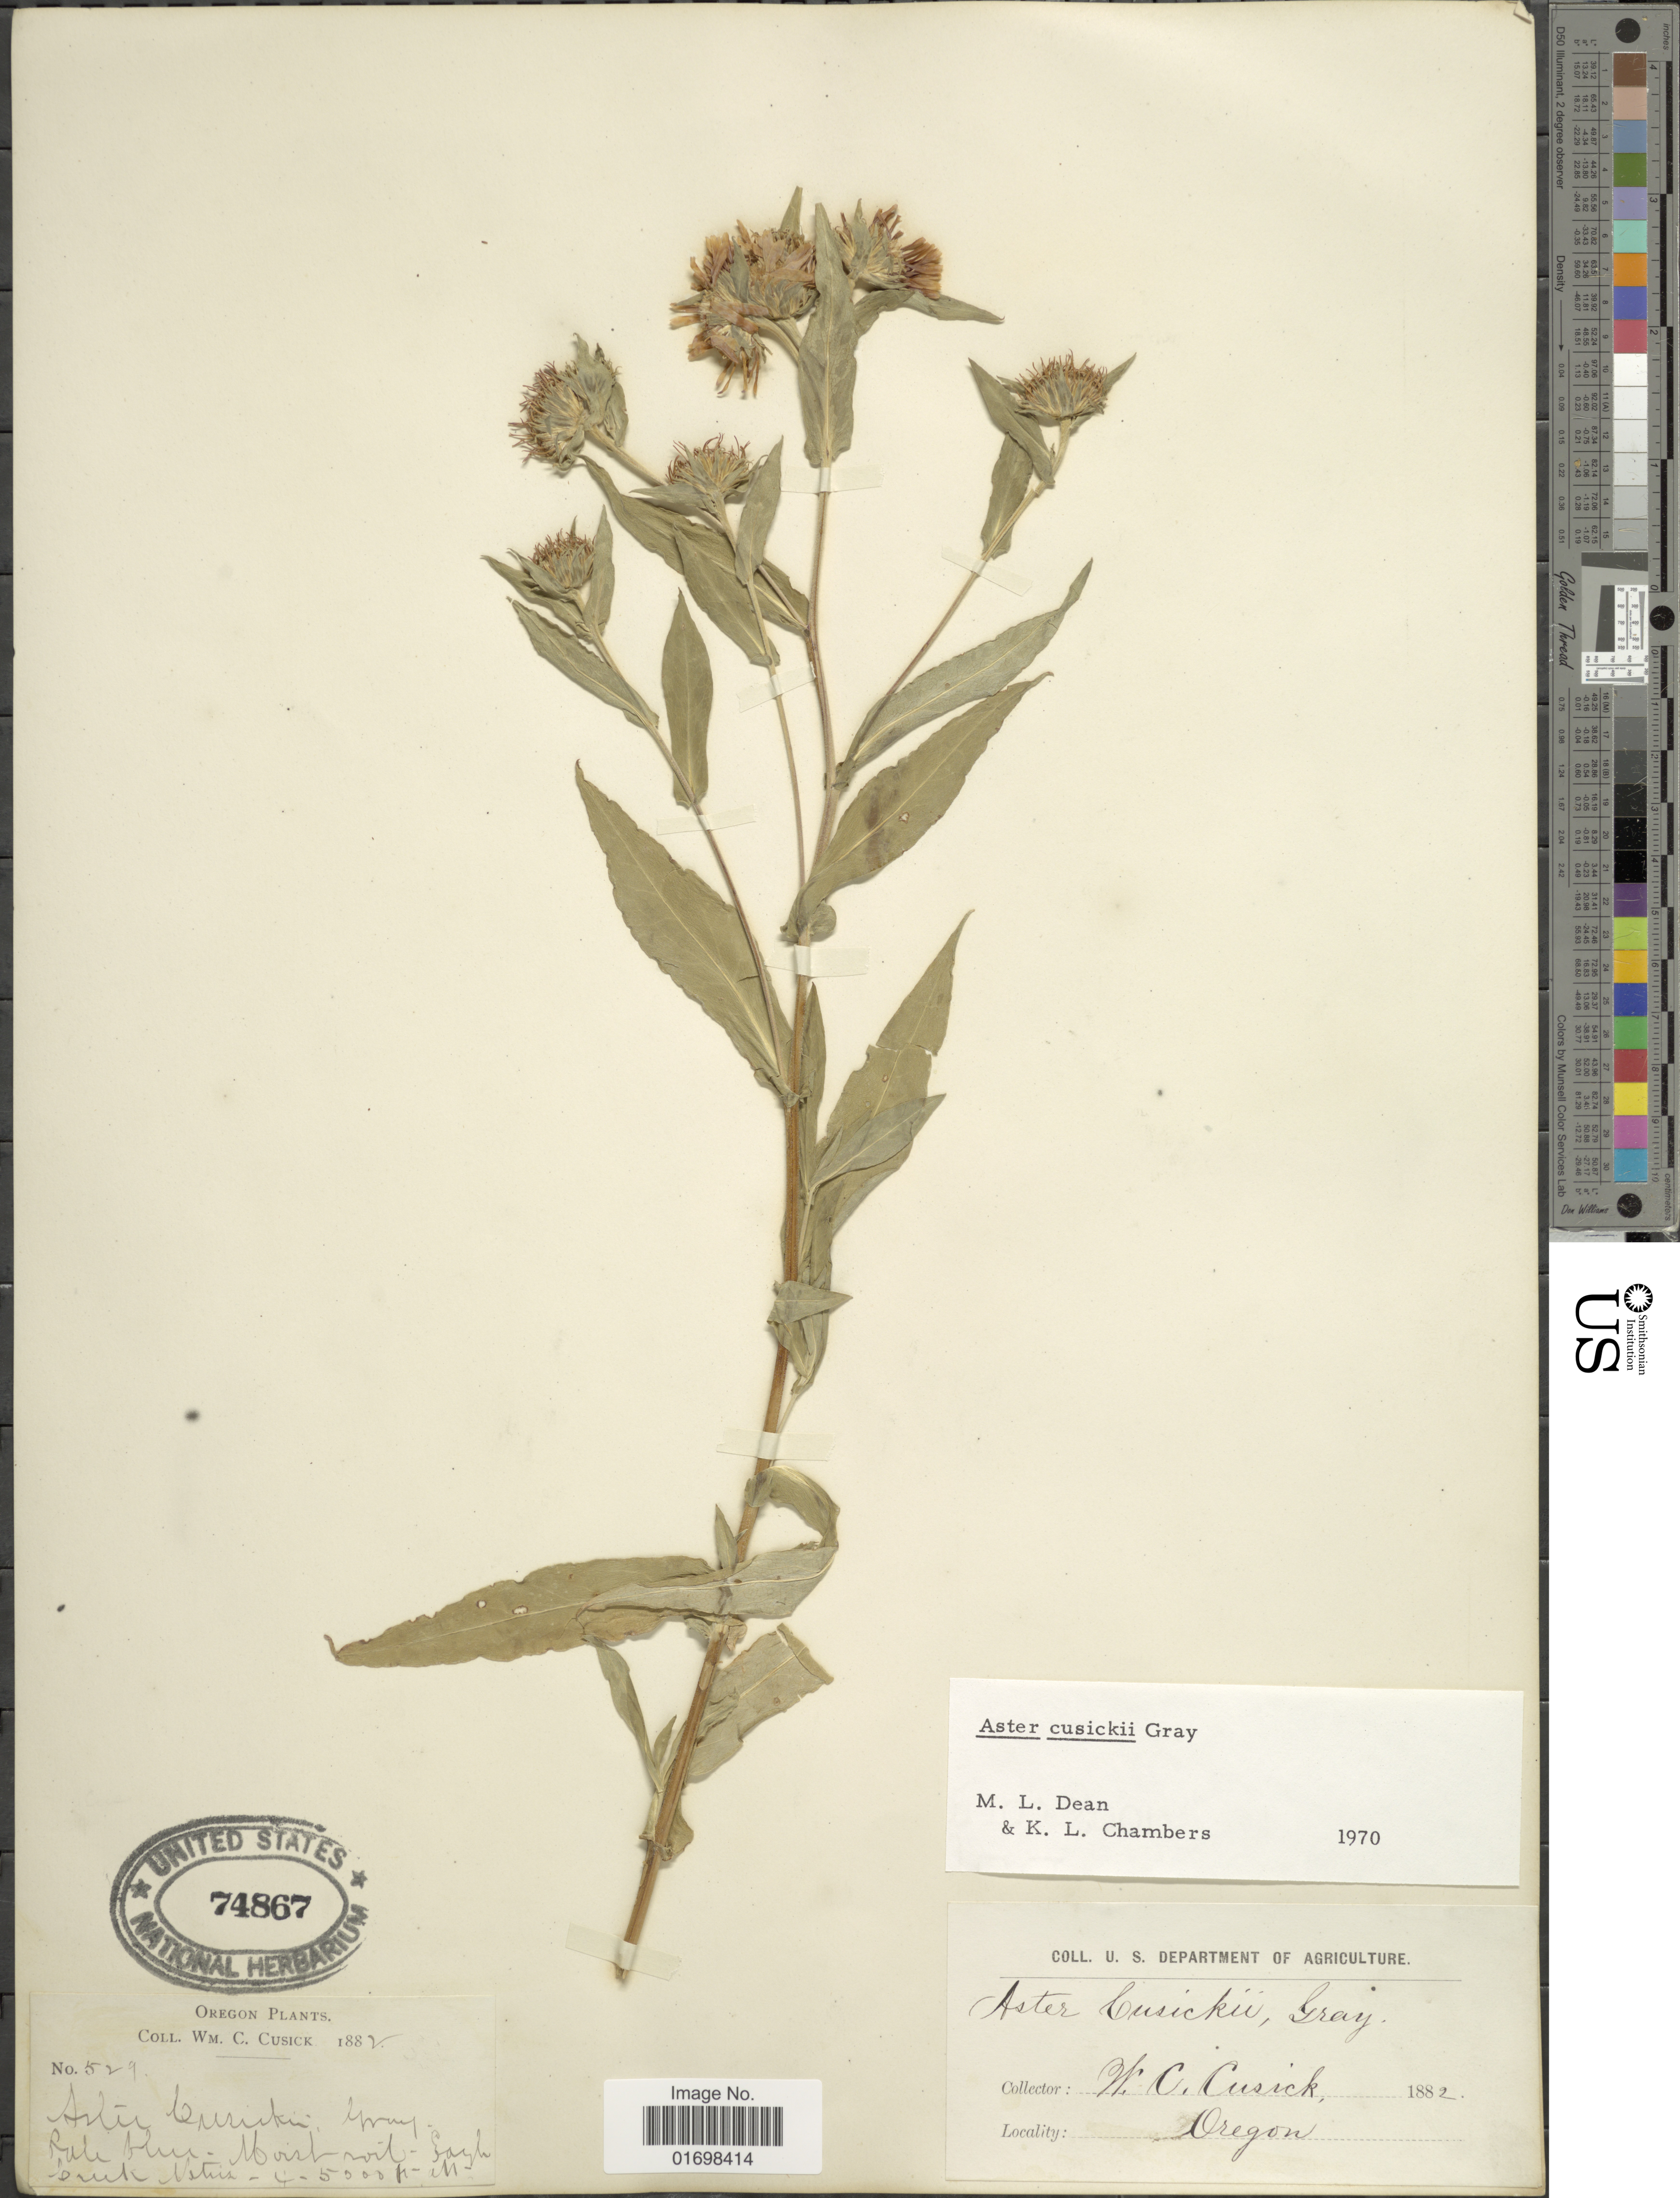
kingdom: Plantae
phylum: Tracheophyta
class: Magnoliopsida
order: Asterales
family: Asteraceae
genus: Symphyotrichum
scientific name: Symphyotrichum cusickii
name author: (A. Gray) G.L. Nesom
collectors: W. C. Cusick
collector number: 529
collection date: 1882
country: United States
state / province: Oregon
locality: Eagle Creek Mtns.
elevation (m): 1219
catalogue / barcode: US 74867